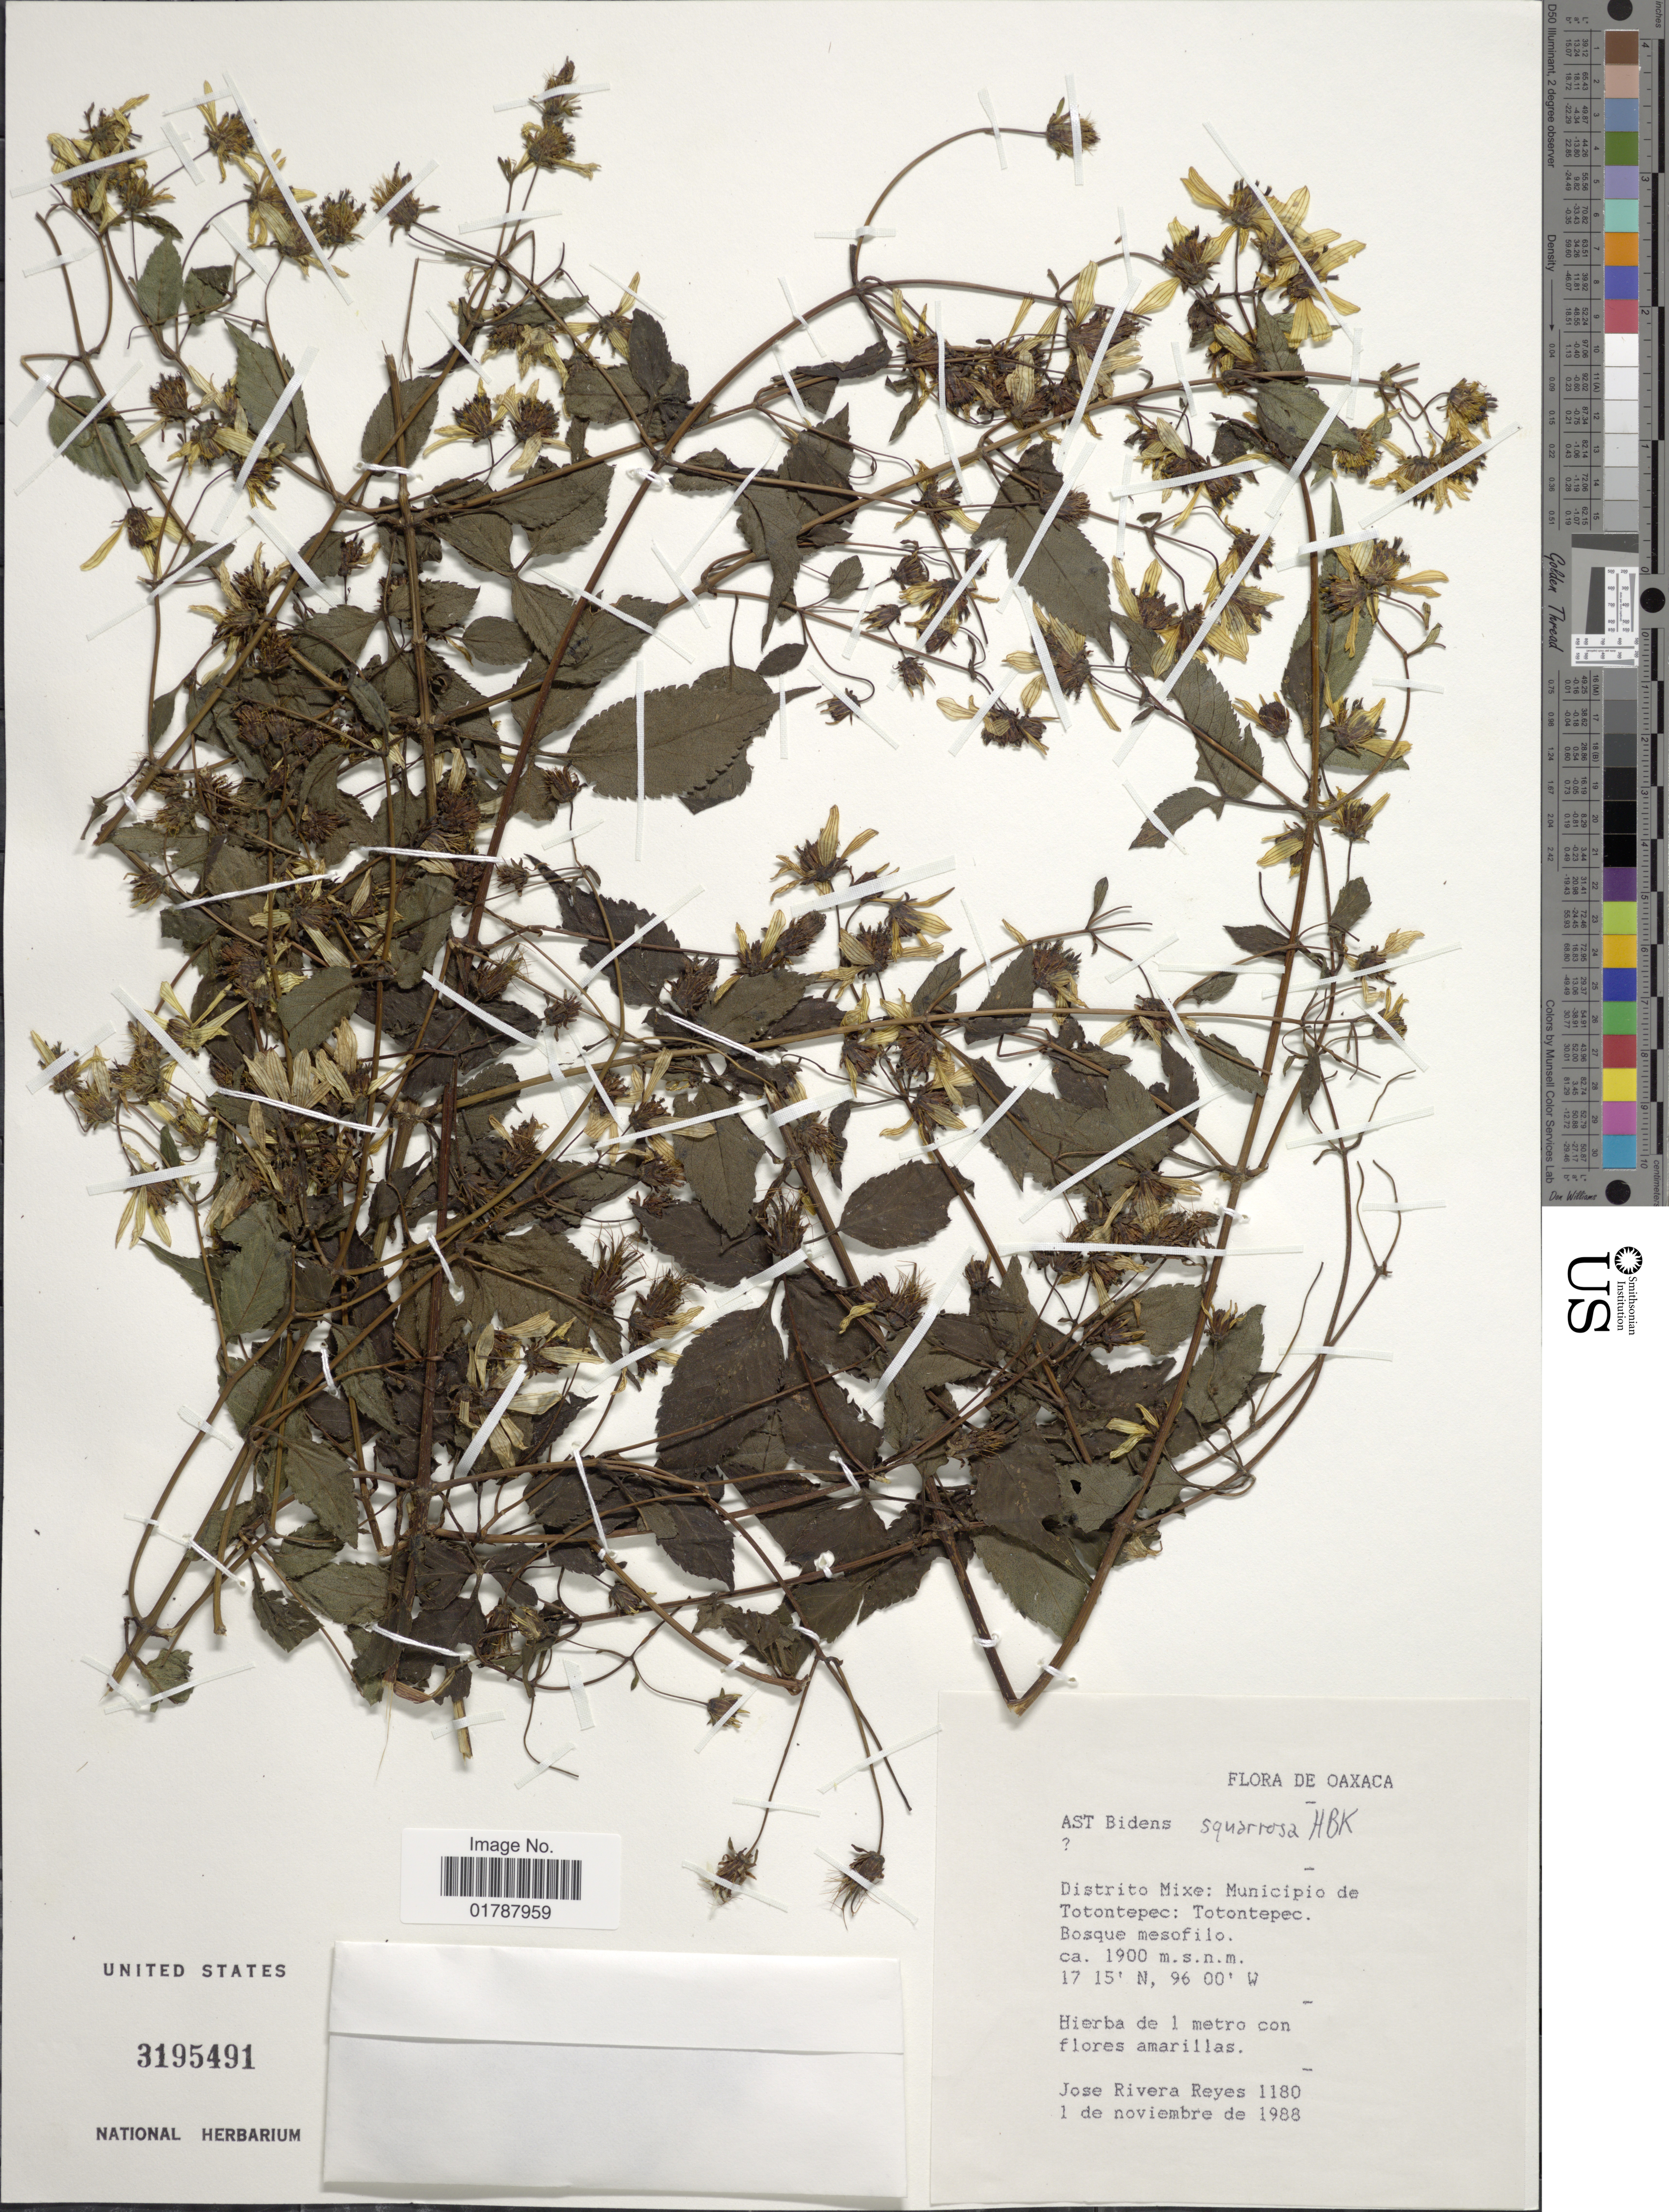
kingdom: Plantae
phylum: Tracheophyta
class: Magnoliopsida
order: Asterales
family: Asteraceae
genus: Bidens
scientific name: Bidens squarrosa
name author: Kunth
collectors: J. Reyes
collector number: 1180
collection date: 1988-11-01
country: Mexico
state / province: Oaxaca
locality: Distrito Mixe: Municipio de Totontepec: Totontepec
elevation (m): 1900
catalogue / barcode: US 3195491